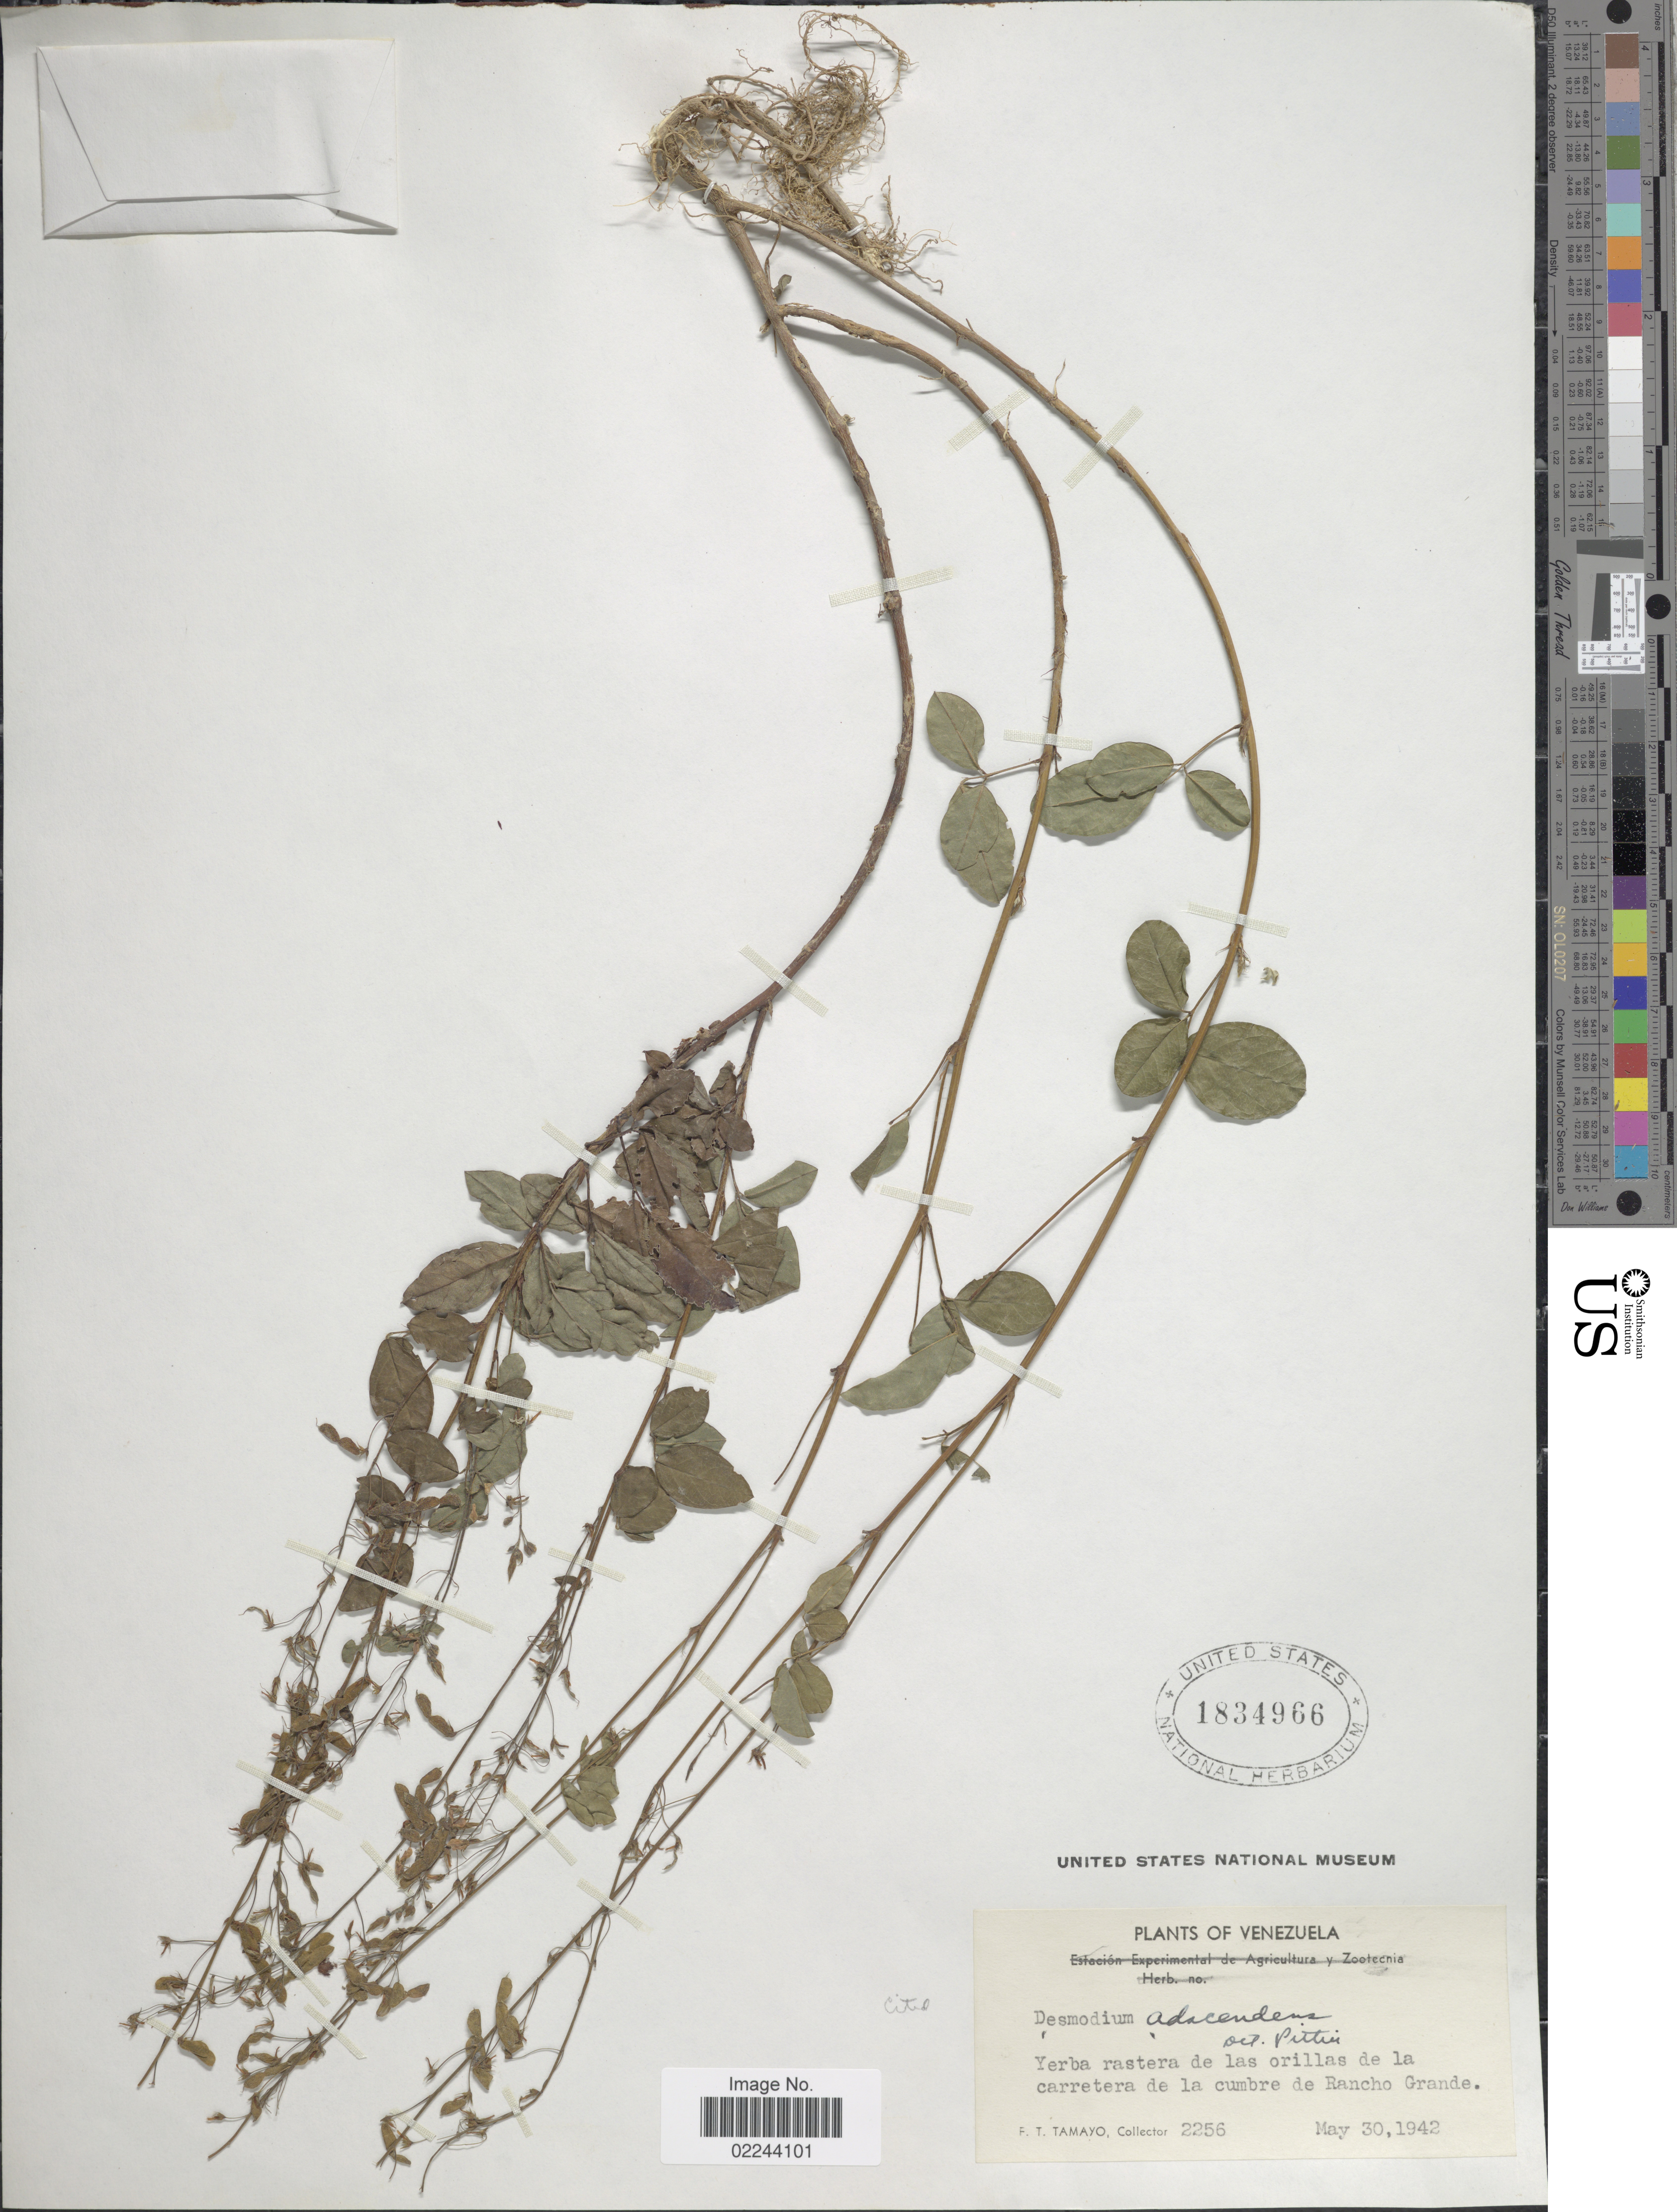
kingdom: Plantae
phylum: Tracheophyta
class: Magnoliopsida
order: Fabales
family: Fabaceae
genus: Grona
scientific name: Grona adscendens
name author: (Sw.) H. Ohashi & K. Ohashi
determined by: Strong, Mark T., (BOT), Smithsonian Institution - National Museum of Natural History (UNITED STATES)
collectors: F. Tamayo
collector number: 2256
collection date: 1942-05-30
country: Venezuela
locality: Yerba rastera de las orillas de la carretera de la cumbre de Rancho Grande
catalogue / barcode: US 1834966